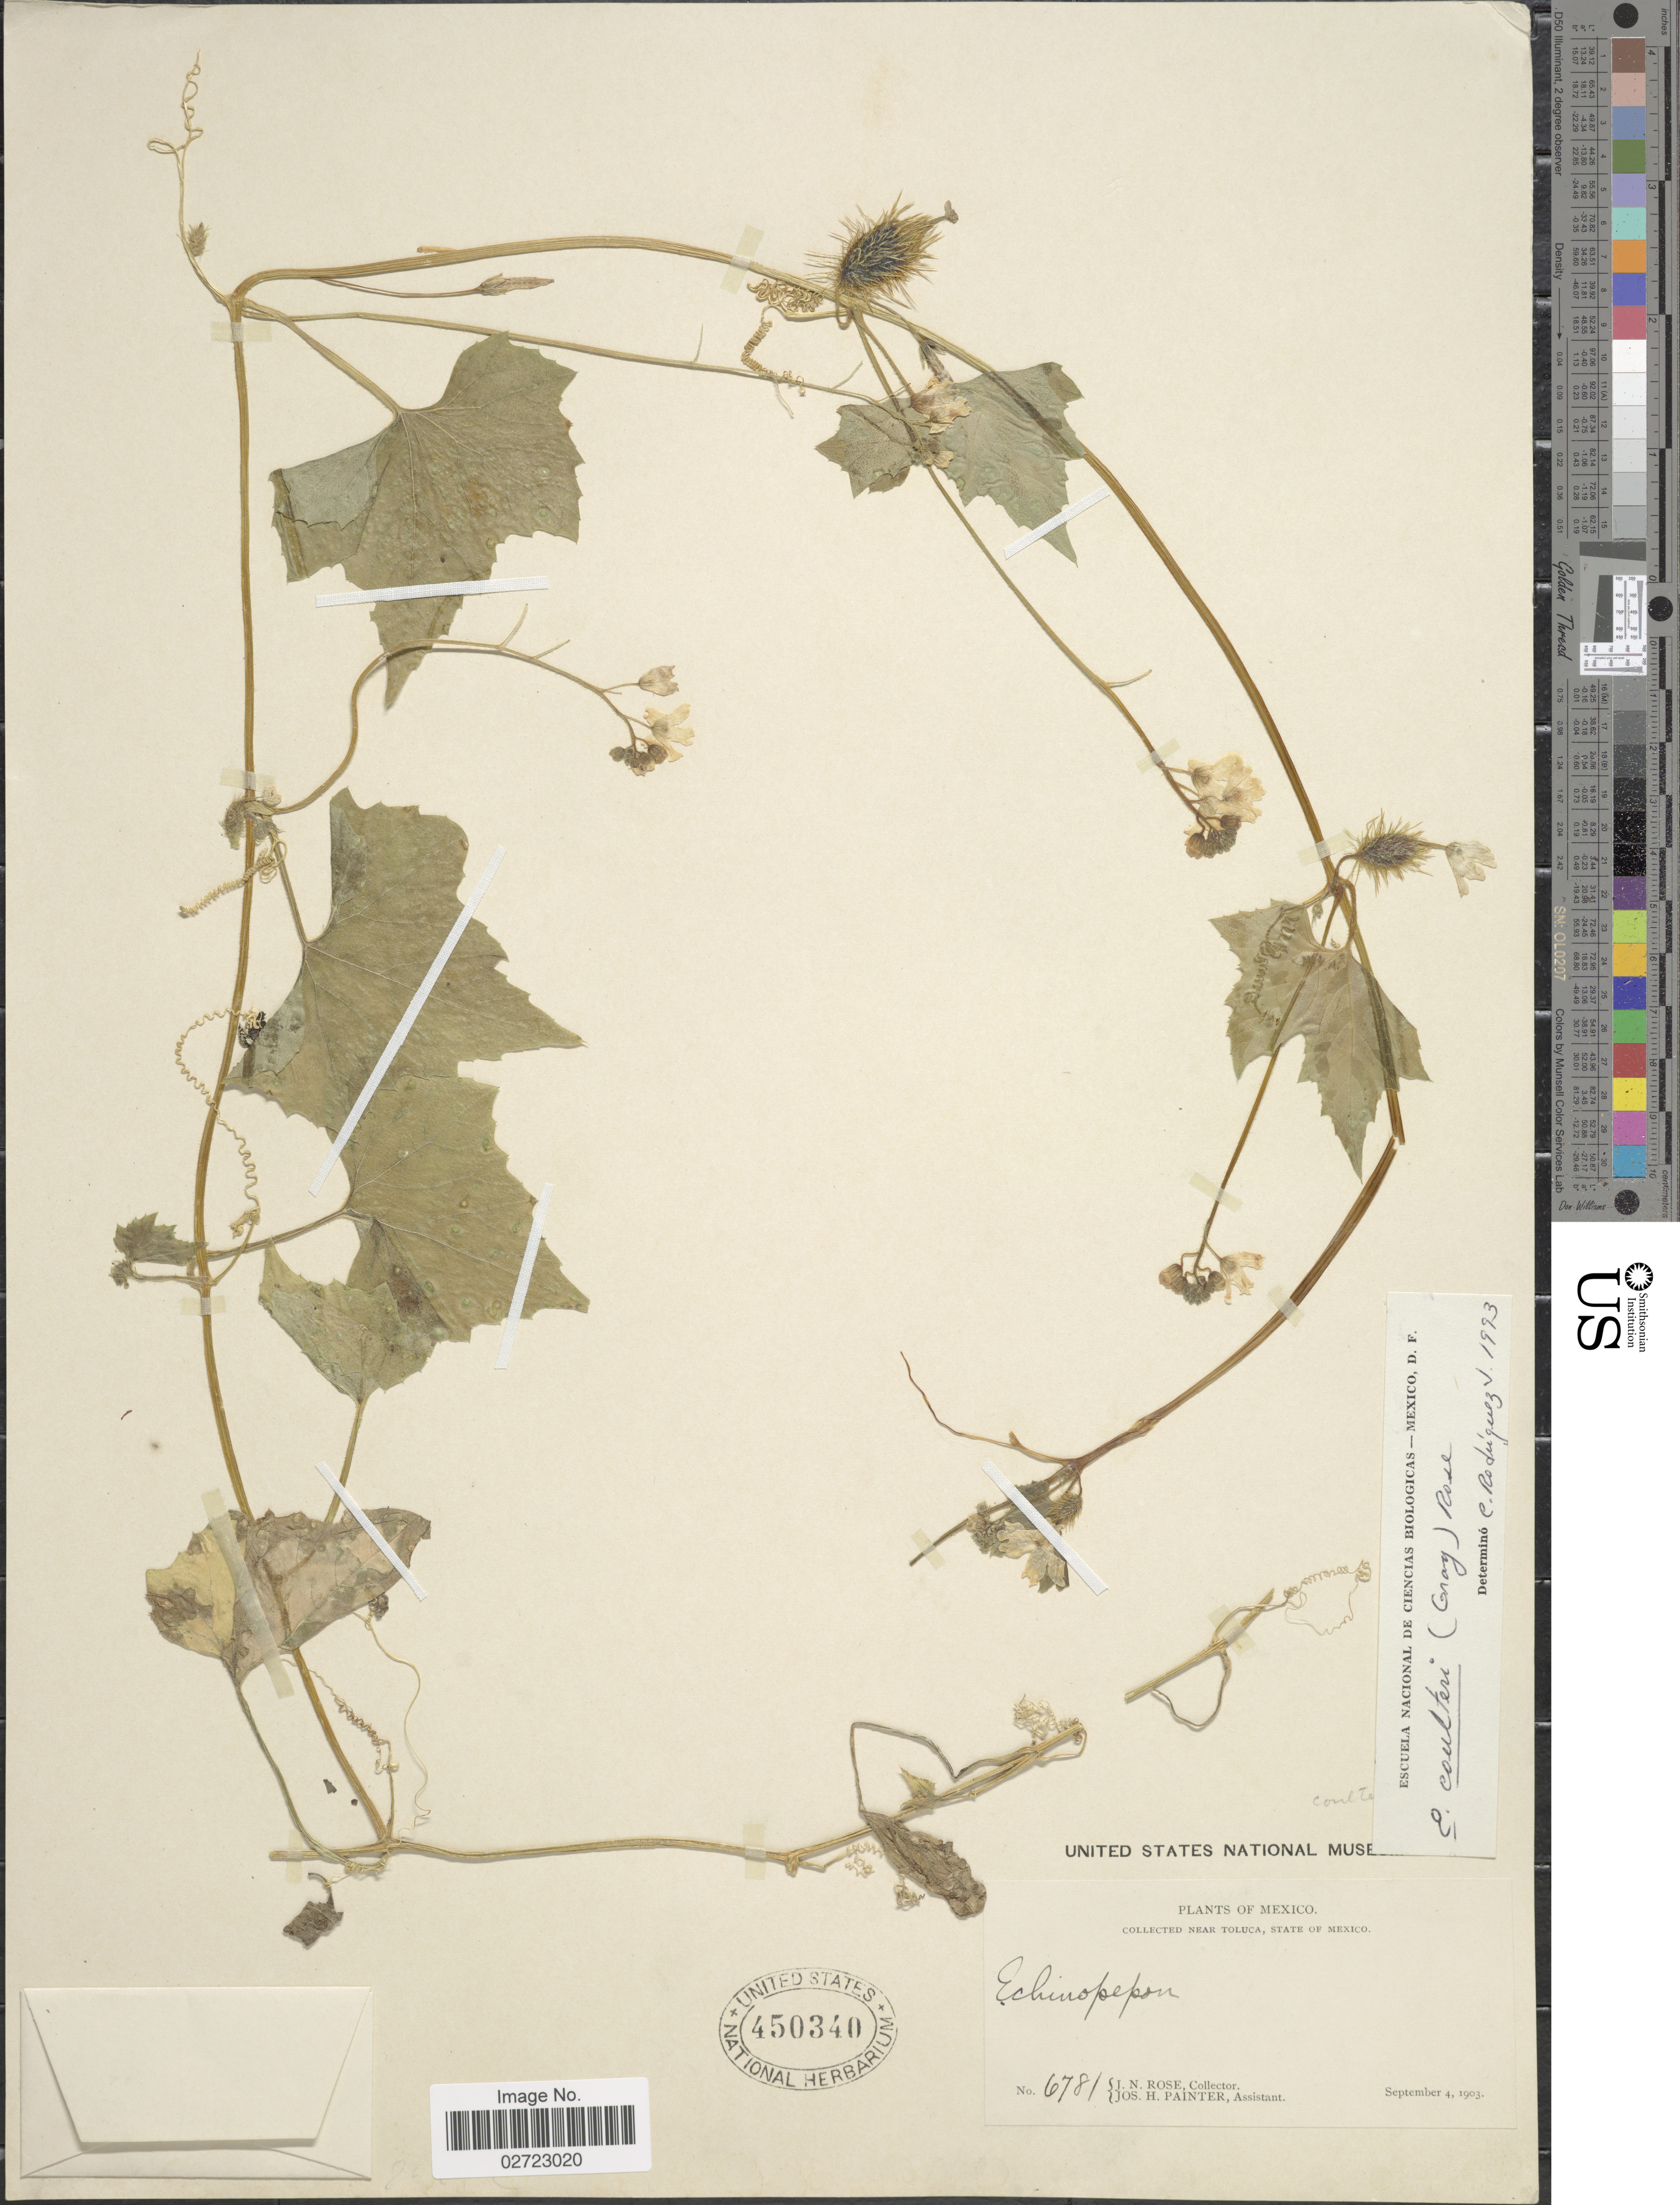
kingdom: Plantae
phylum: Tracheophyta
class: Magnoliopsida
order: Cucurbitales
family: Cucurbitaceae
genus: Echinopepon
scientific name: Echinopepon coulteri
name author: (A. Gray) Rose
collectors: J. N. Rose & J. H. Painter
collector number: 6781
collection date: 1903-09-04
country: Mexico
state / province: México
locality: Near Toluca.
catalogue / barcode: US 450340